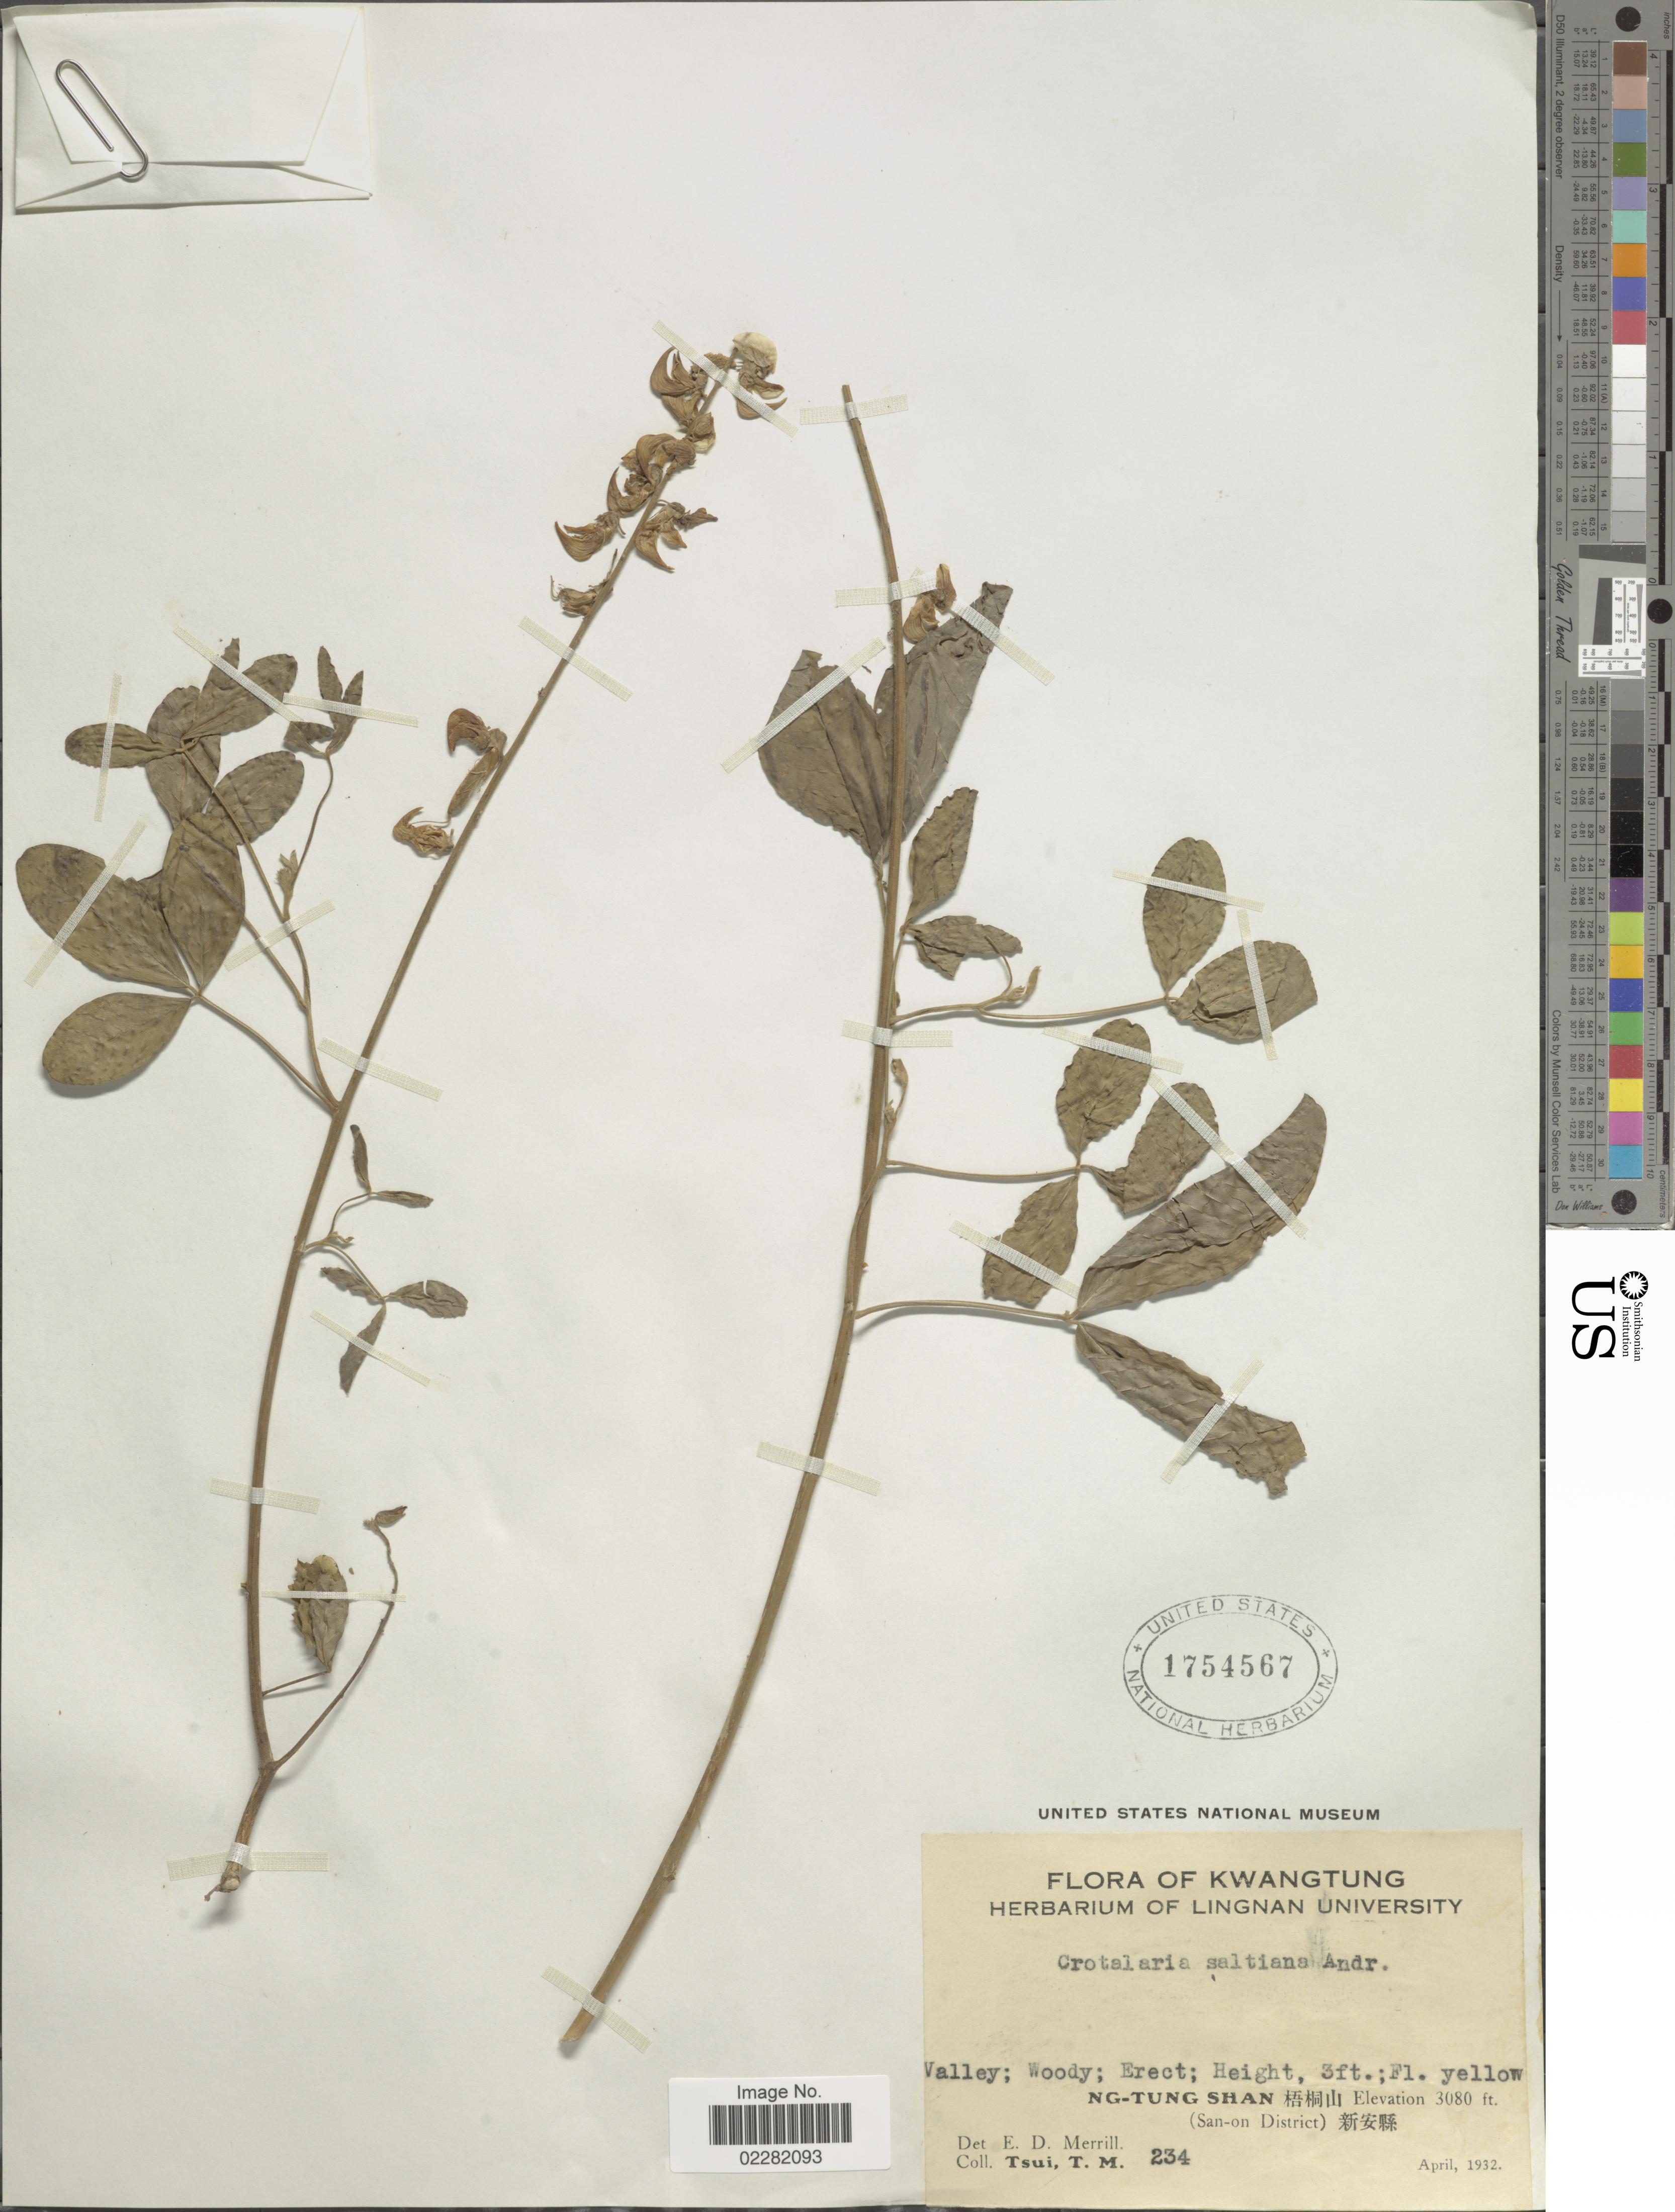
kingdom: Plantae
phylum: Tracheophyta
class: Magnoliopsida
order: Fabales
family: Fabaceae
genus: Crotalaria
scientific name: Crotalaria pallida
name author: Aiton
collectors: T. Tsui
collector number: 234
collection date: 1932-04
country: China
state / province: Guangdong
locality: Kwangtung, Ng-Tung Shan (San-on Distrcit)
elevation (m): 939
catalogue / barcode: US 1754567